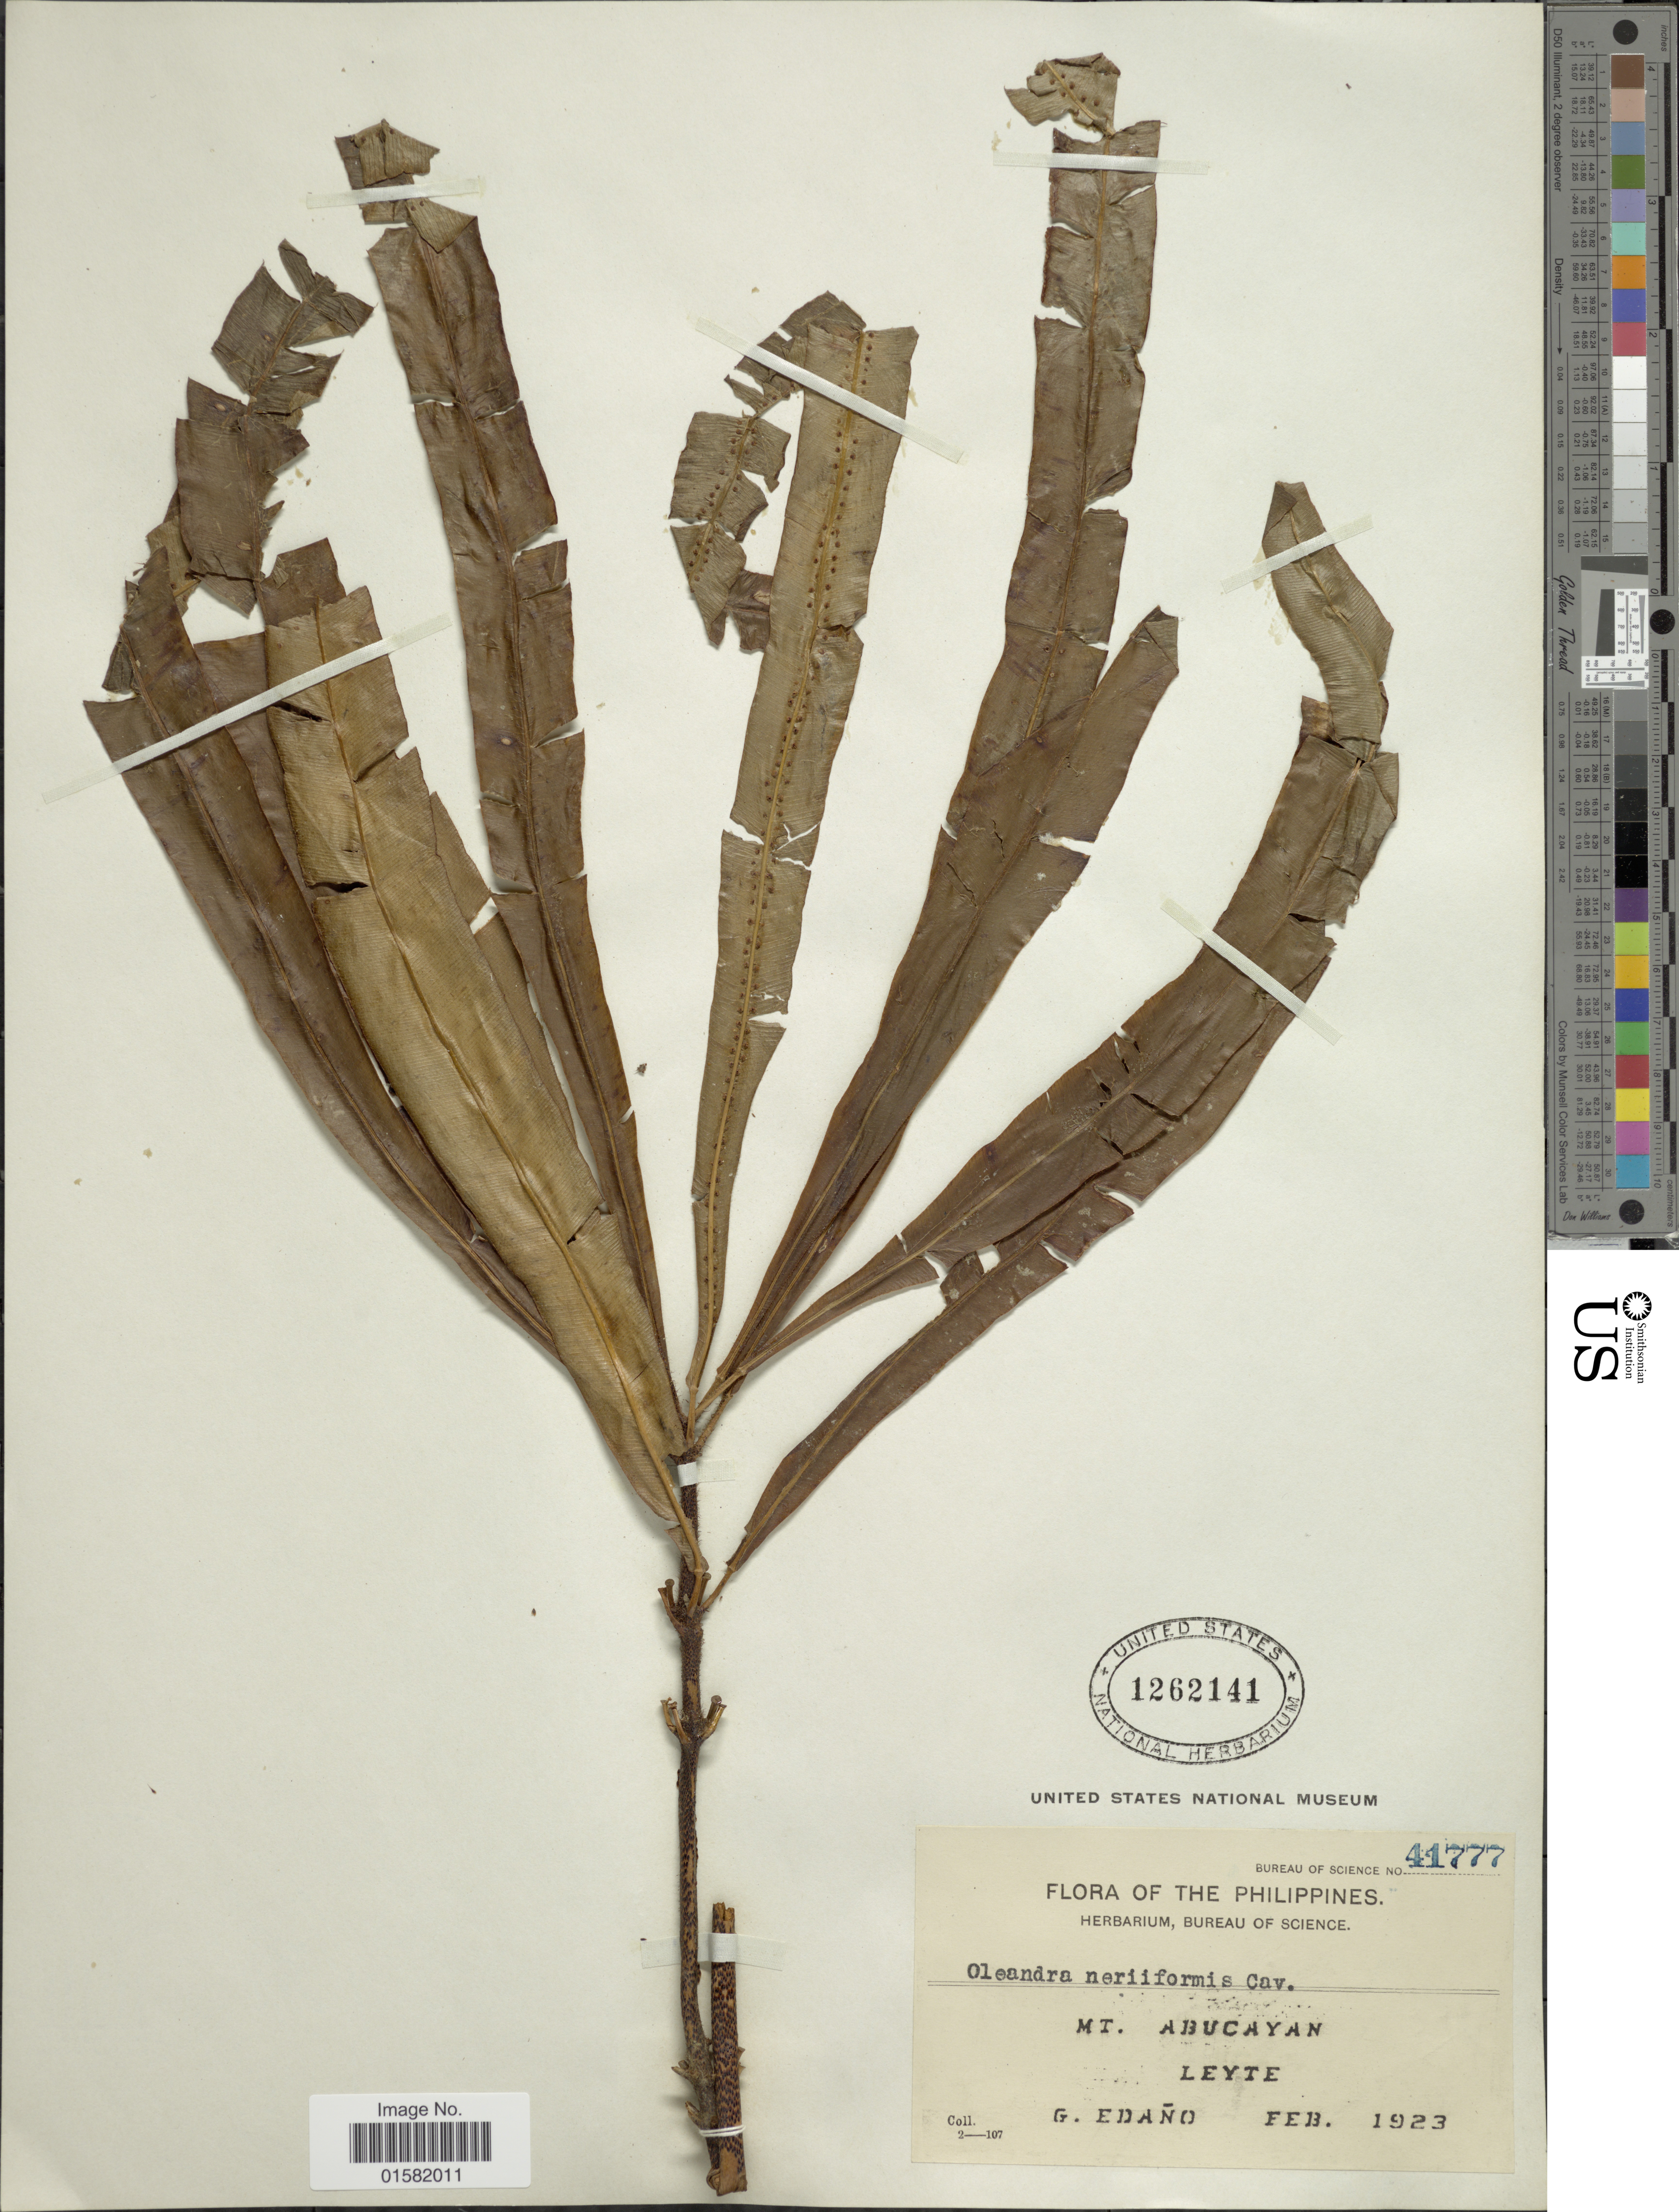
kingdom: Plantae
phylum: Tracheophyta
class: Polypodiopsida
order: Polypodiales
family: Oleandraceae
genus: Oleandra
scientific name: Oleandra colubrina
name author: (Blanco) Copel.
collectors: G. Edaño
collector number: Bureau of Science 41777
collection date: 1923-02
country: Philippines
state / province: Eastern Visayas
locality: The Philippines, Mt. Abucayan, Leyte.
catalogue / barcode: US 1262141